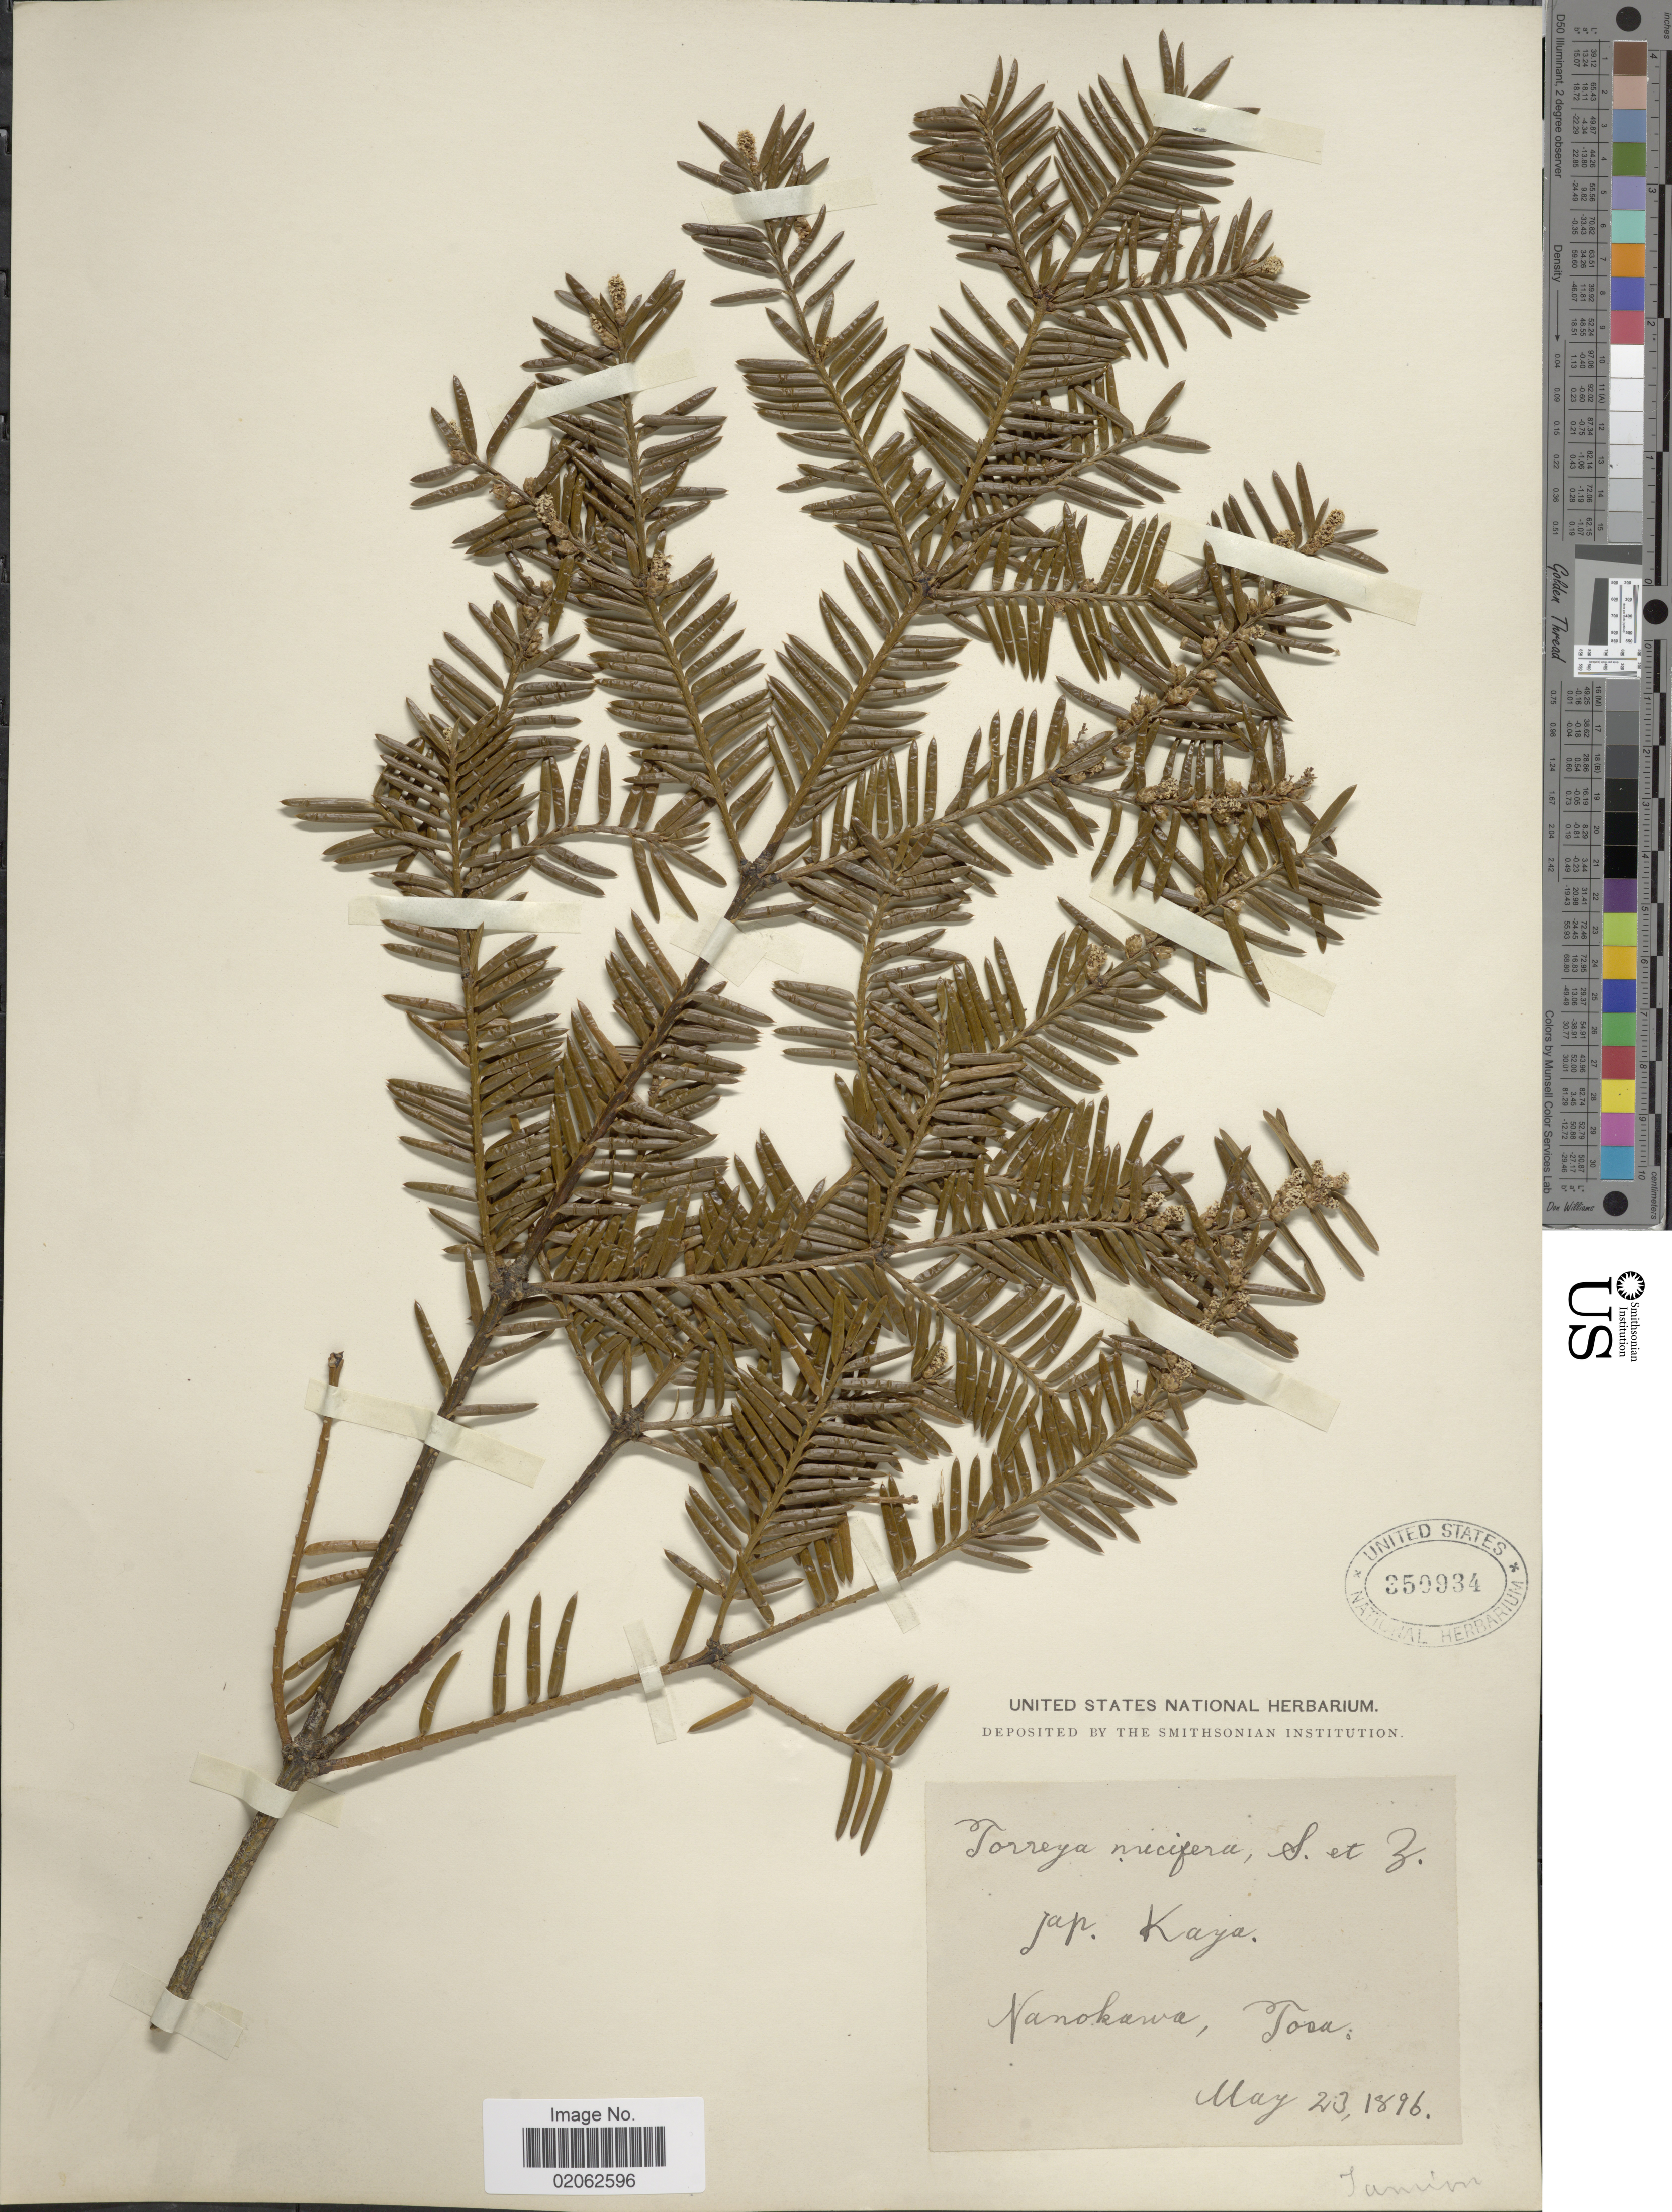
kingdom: Plantae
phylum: Tracheophyta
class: Pinopsida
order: Pinales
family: Taxaceae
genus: Torreya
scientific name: Torreya nucifera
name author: (L.) Siebold & Zucc.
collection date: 1896-05-23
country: Japan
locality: Nanokawa, Tosa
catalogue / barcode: US 350934